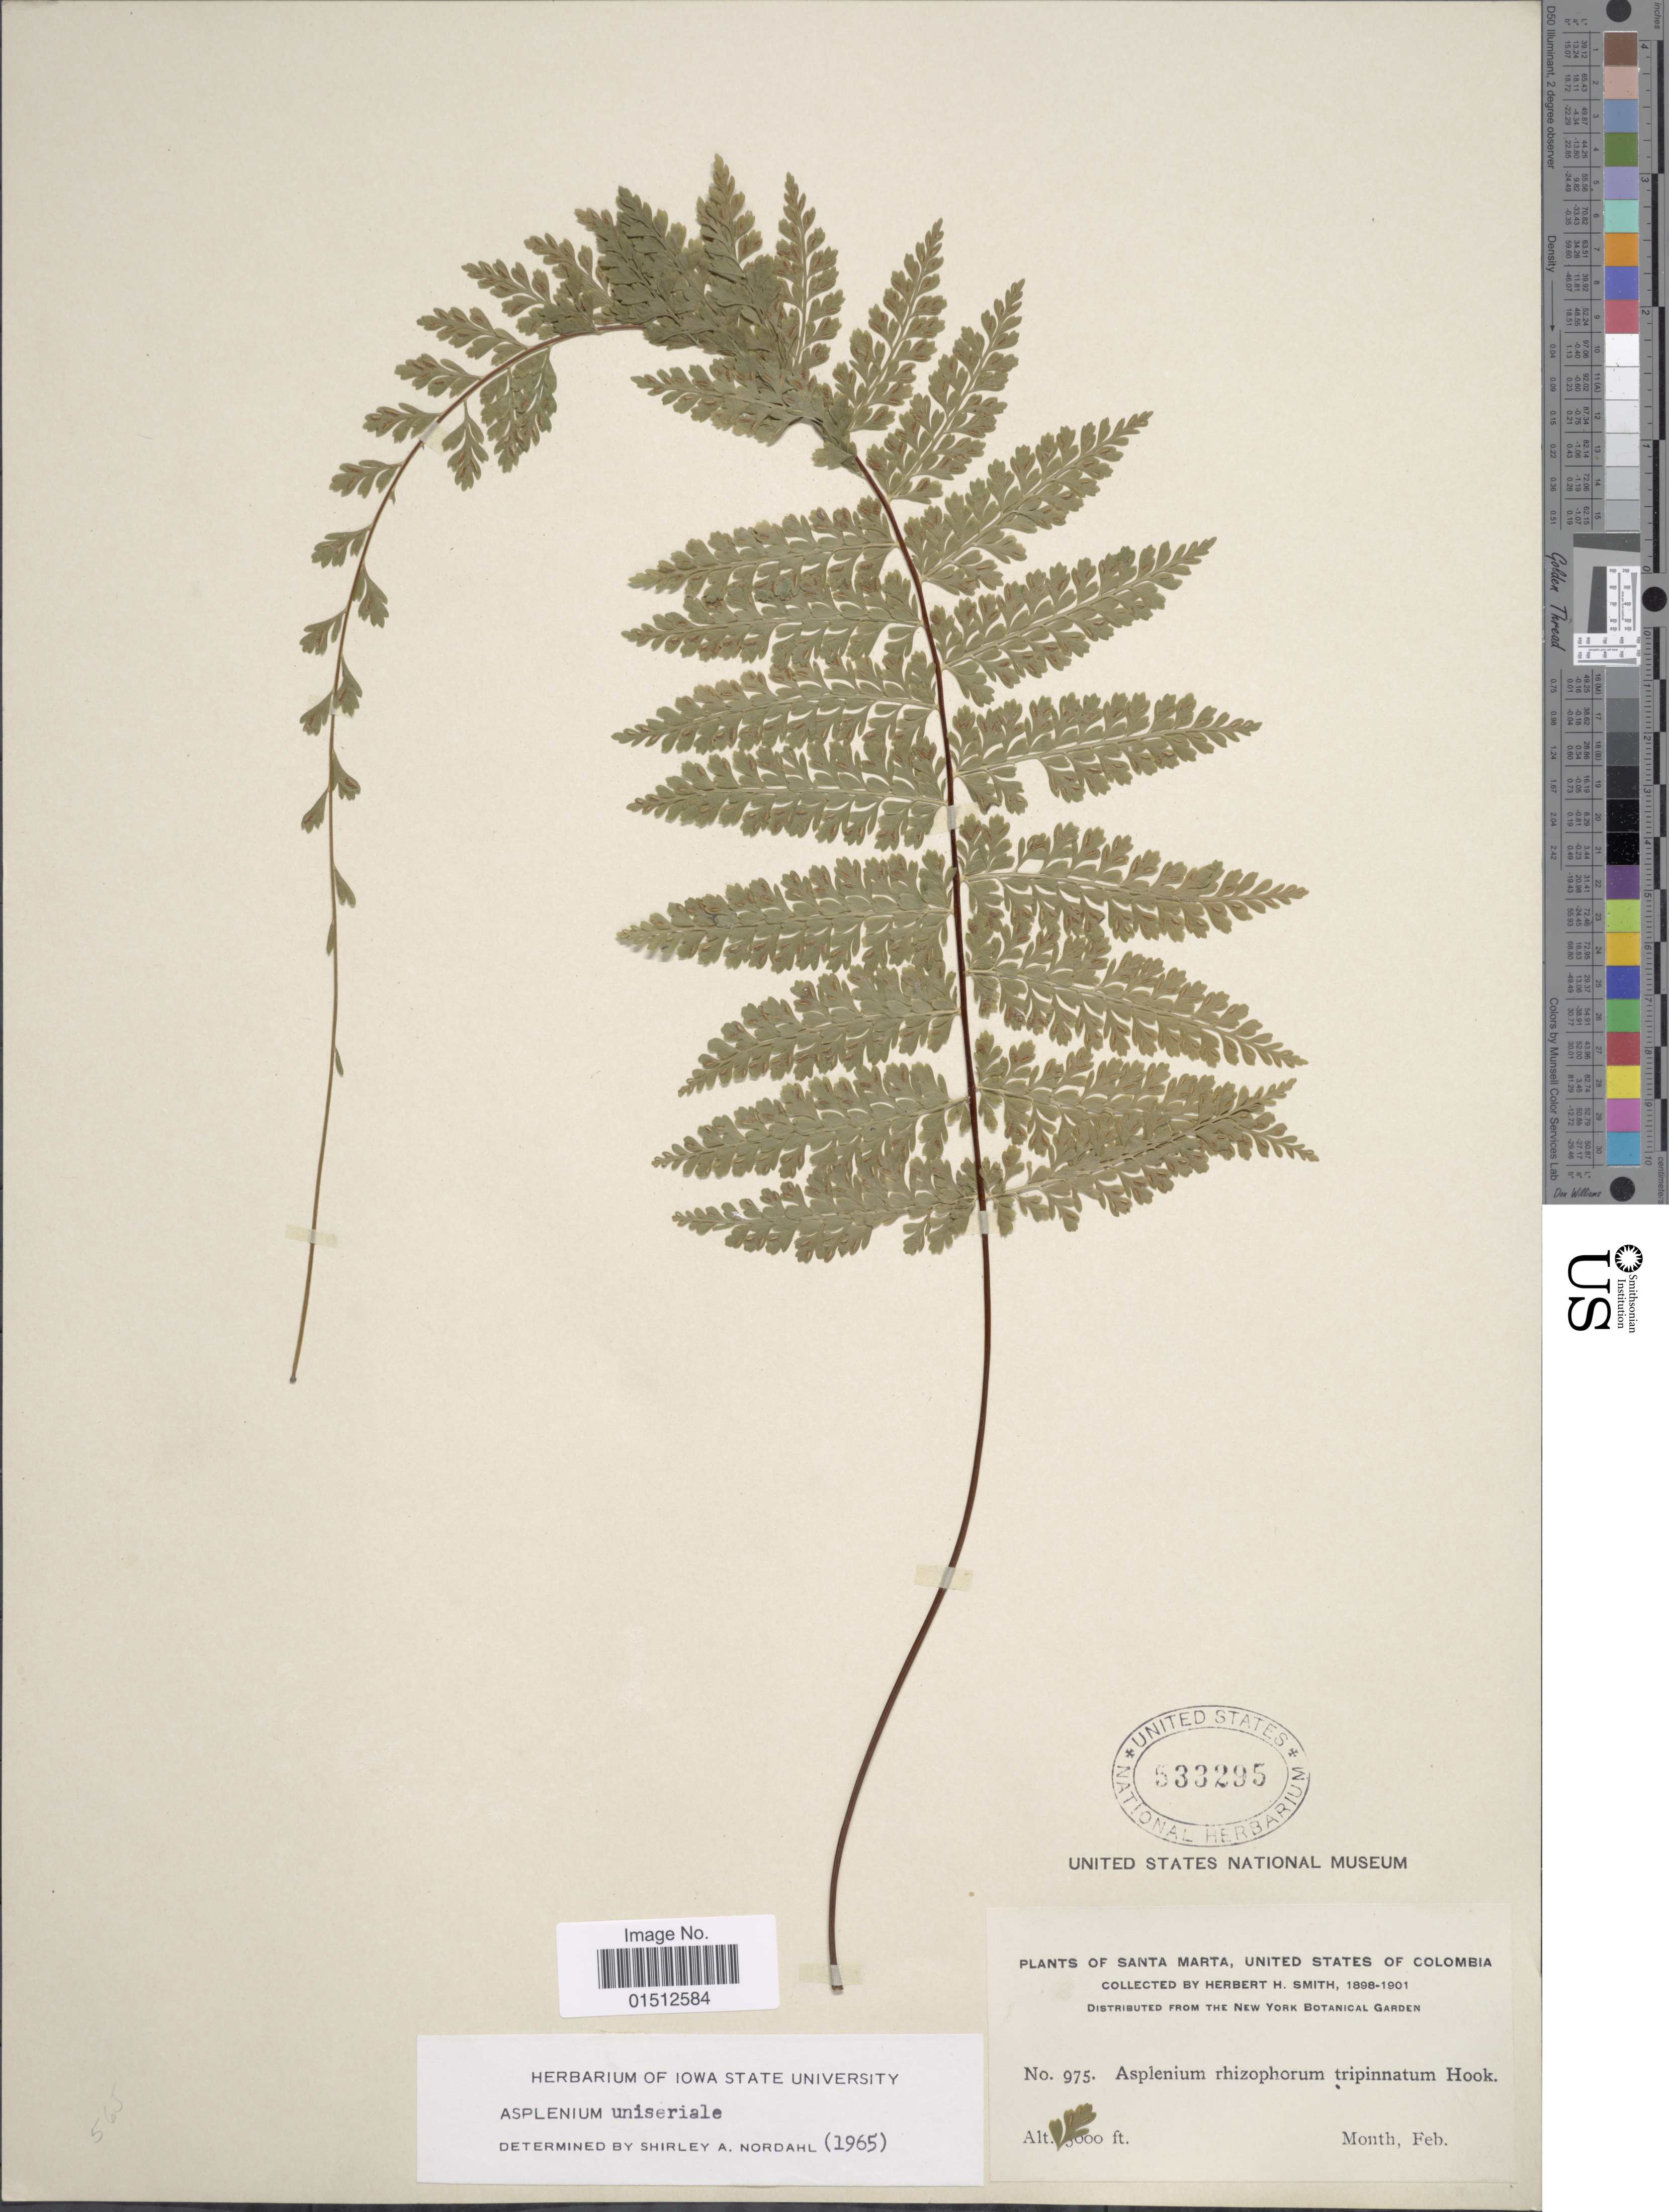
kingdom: Plantae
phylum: Tracheophyta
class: Polypodiopsida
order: Polypodiales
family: Aspleniaceae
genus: Asplenium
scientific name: Asplenium radicans var. uniserale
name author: (Raddi) L.D. Gómez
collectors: Herbert H. Smith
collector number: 975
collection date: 1898-02/1901-02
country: Colombia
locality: Santa Marta, United States of Colombia.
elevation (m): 5000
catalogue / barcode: US 533295